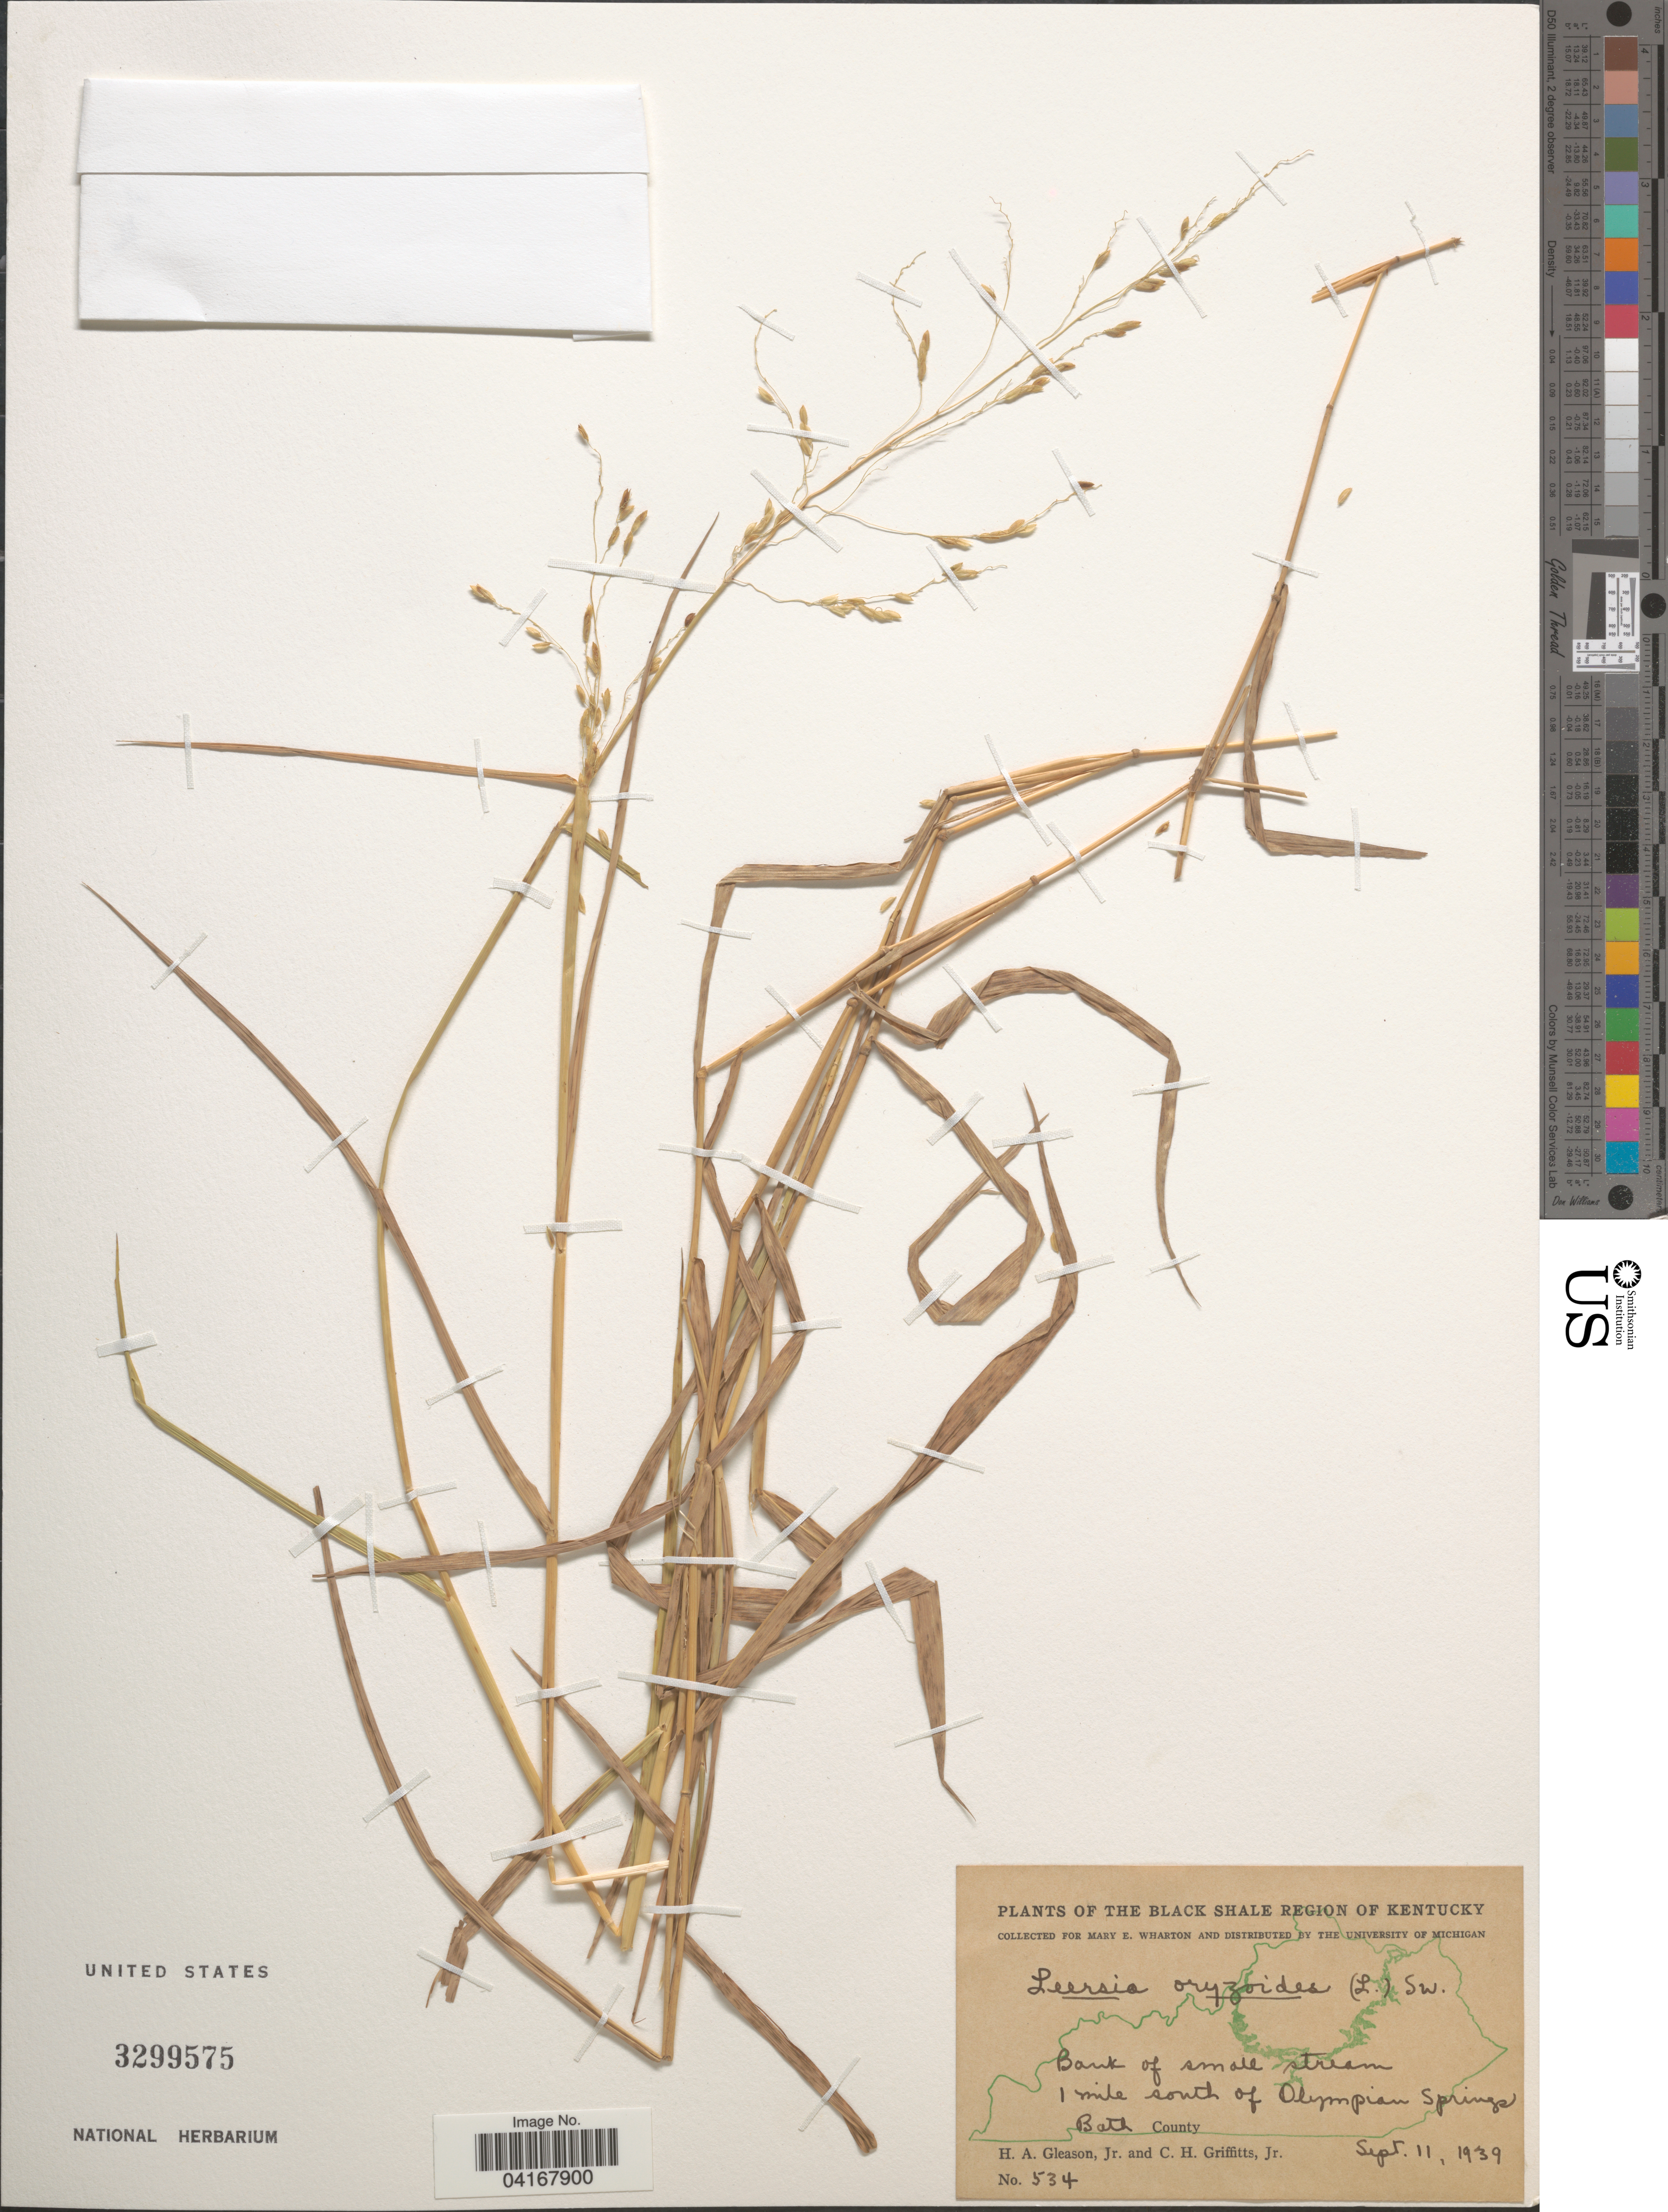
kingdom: Plantae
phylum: Tracheophyta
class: Liliopsida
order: Poales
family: Poaceae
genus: Leersia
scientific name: Leersia oryzoides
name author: (L.) Sw.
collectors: H. A. Gleason & C. Griffitts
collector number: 534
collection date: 1939-09-11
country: United States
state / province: Kentucky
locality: The Black Shale Region of Kentucky. 1 mile south of Olympian Springs. Bath County.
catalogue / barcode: US 3299575